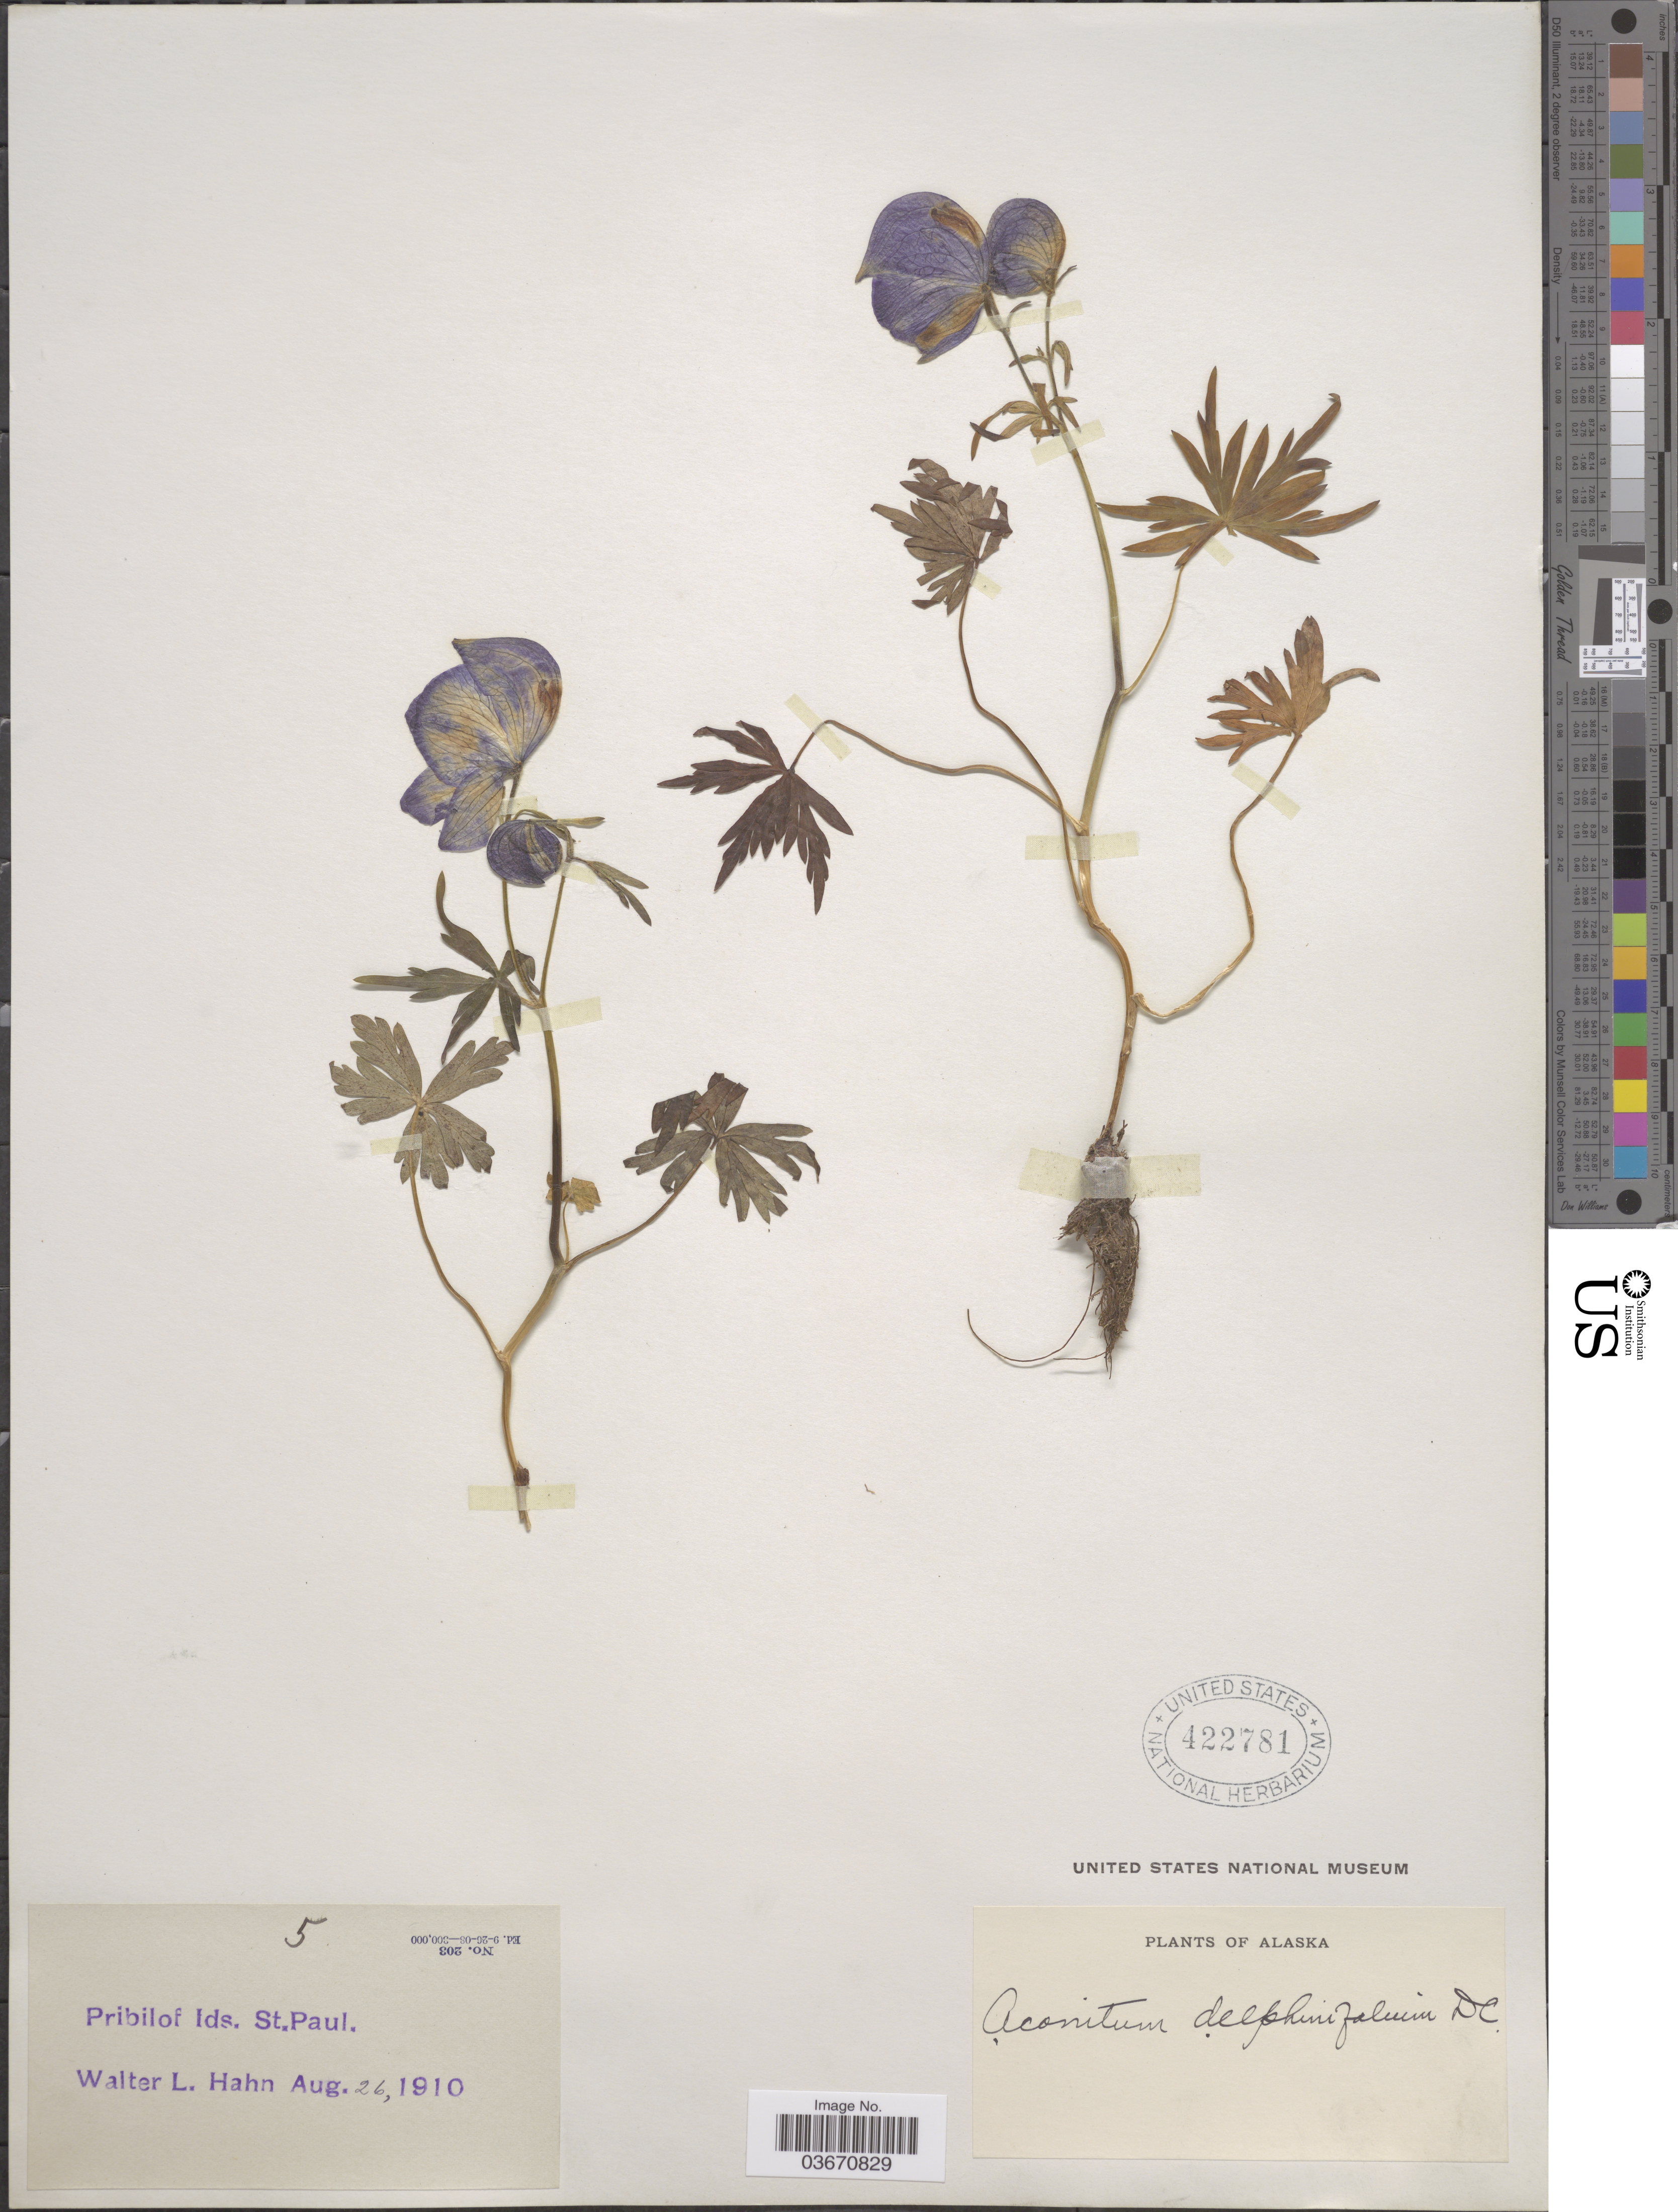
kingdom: Plantae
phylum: Tracheophyta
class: Magnoliopsida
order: Ranunculales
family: Ranunculaceae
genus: Aconitum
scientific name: Aconitum delphinifolium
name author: DC.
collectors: W. L. Hahn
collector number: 5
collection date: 1910-08-26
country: United States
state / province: Alaska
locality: Pribilof Ids. St.Paul.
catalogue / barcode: US 422781